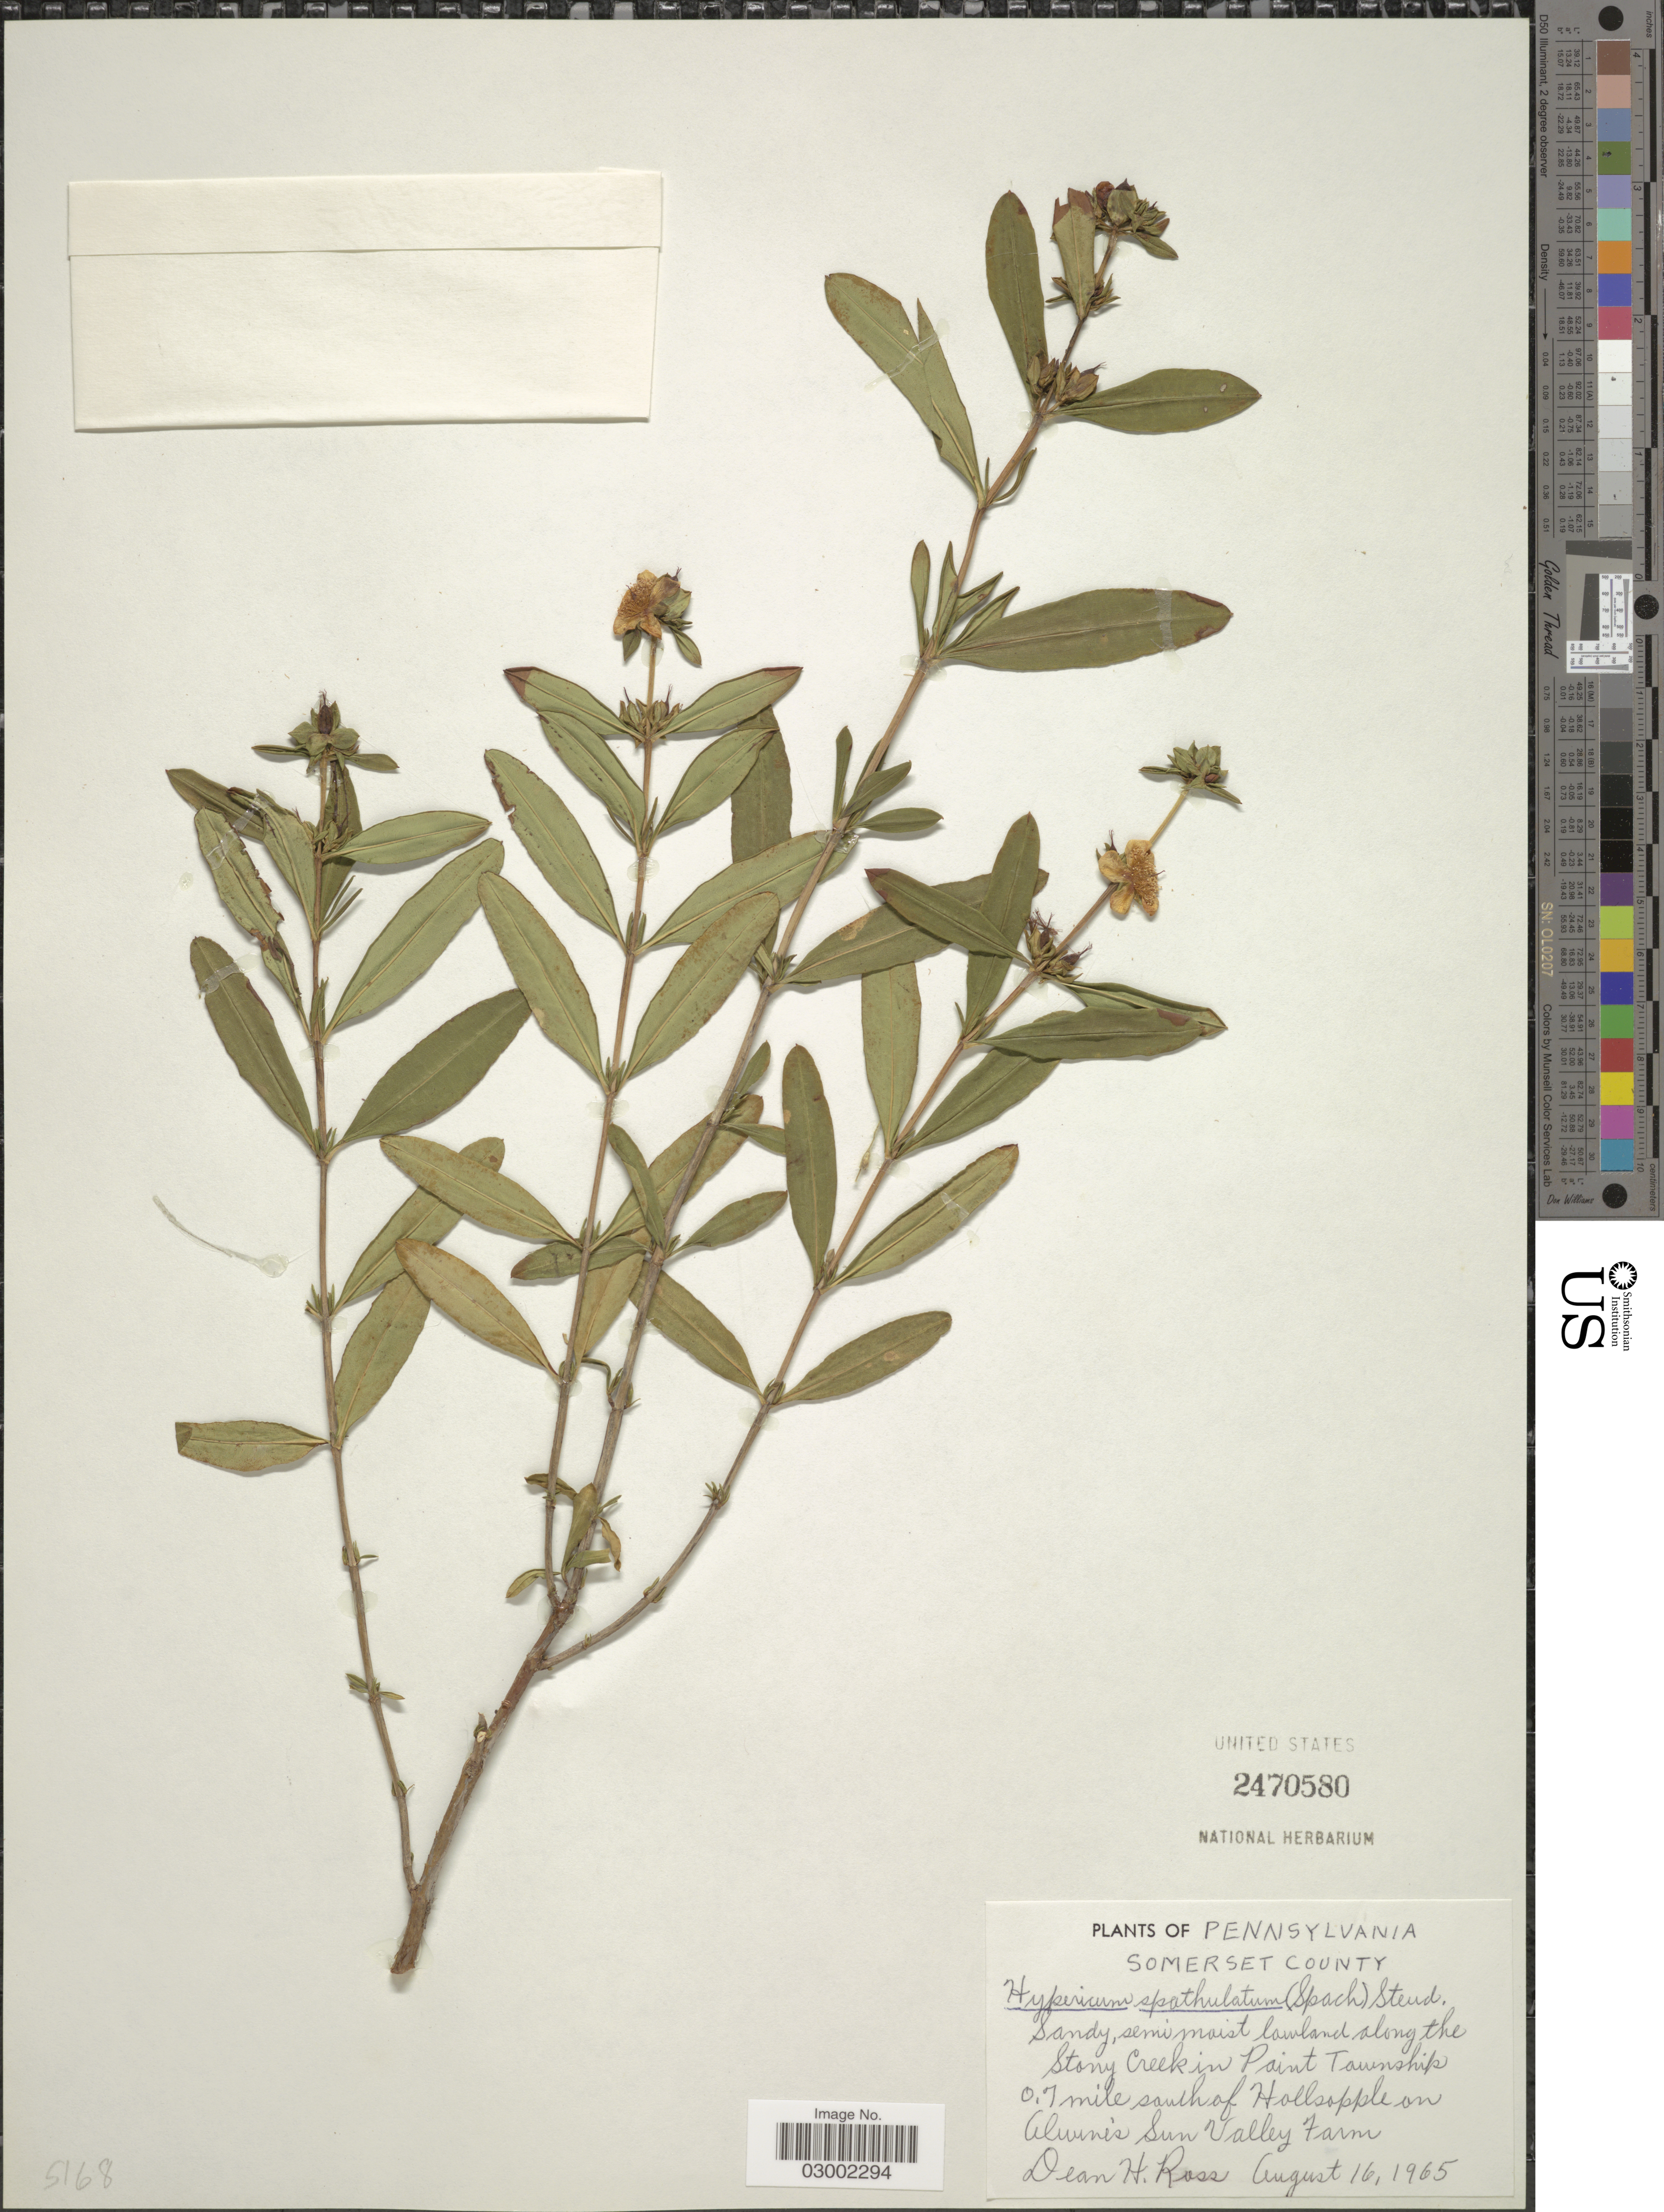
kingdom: Plantae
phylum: Tracheophyta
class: Magnoliopsida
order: Malpighiales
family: Hypericaceae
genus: Hypericum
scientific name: Hypericum prolificum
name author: L.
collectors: D. Ross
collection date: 1965-08-16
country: United States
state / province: Pennsylvania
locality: Somerset County. Along the Stony Creek in Paint Township 0.7 mile south of Hollsopple on Alwine's Sun Valley Farm.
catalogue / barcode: US 2470580